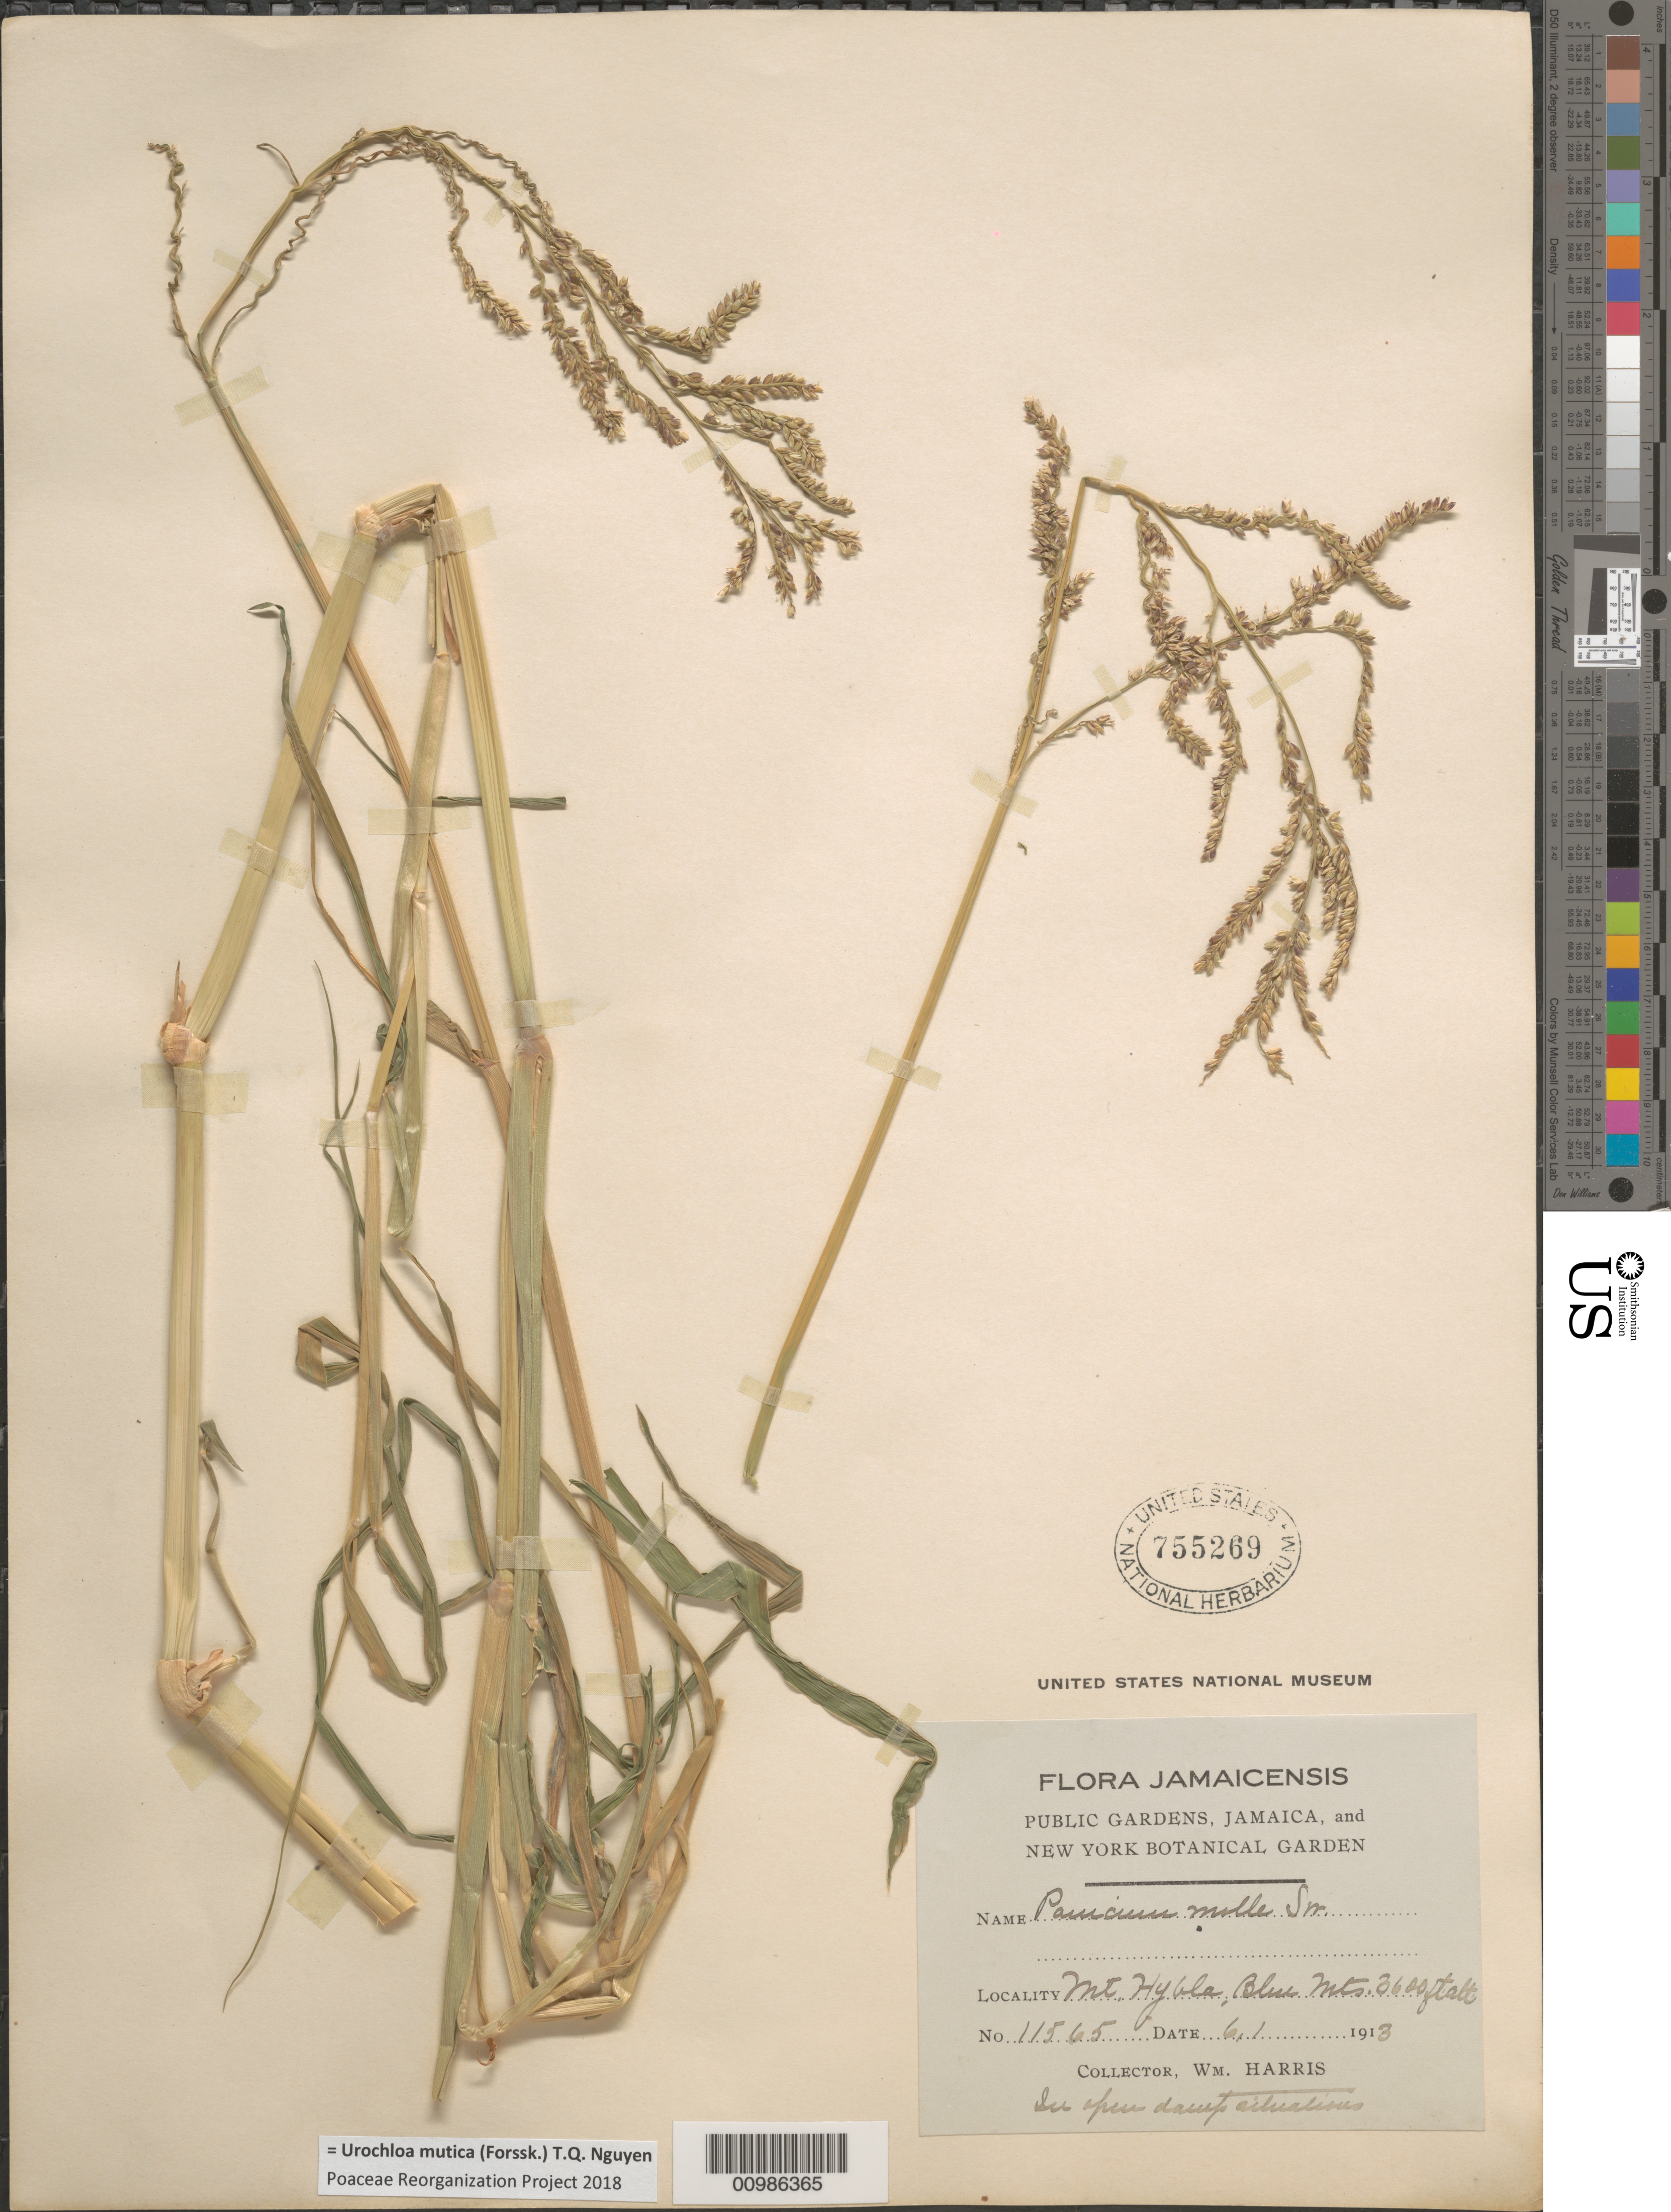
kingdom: Plantae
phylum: Tracheophyta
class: Liliopsida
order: Poales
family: Poaceae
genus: Brachiaria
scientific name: Brachiaria mutica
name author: (Forssk.) Stapf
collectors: W. H. Harris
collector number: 11565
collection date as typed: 06 Jan 1913 or 01 Jun 1913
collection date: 1913-01-06 or 1913-06-01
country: Jamaica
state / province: St. George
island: Jamaica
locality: Blue Mountains, Mt. Hybla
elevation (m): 1097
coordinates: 0 N, 0 E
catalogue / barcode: US 755269